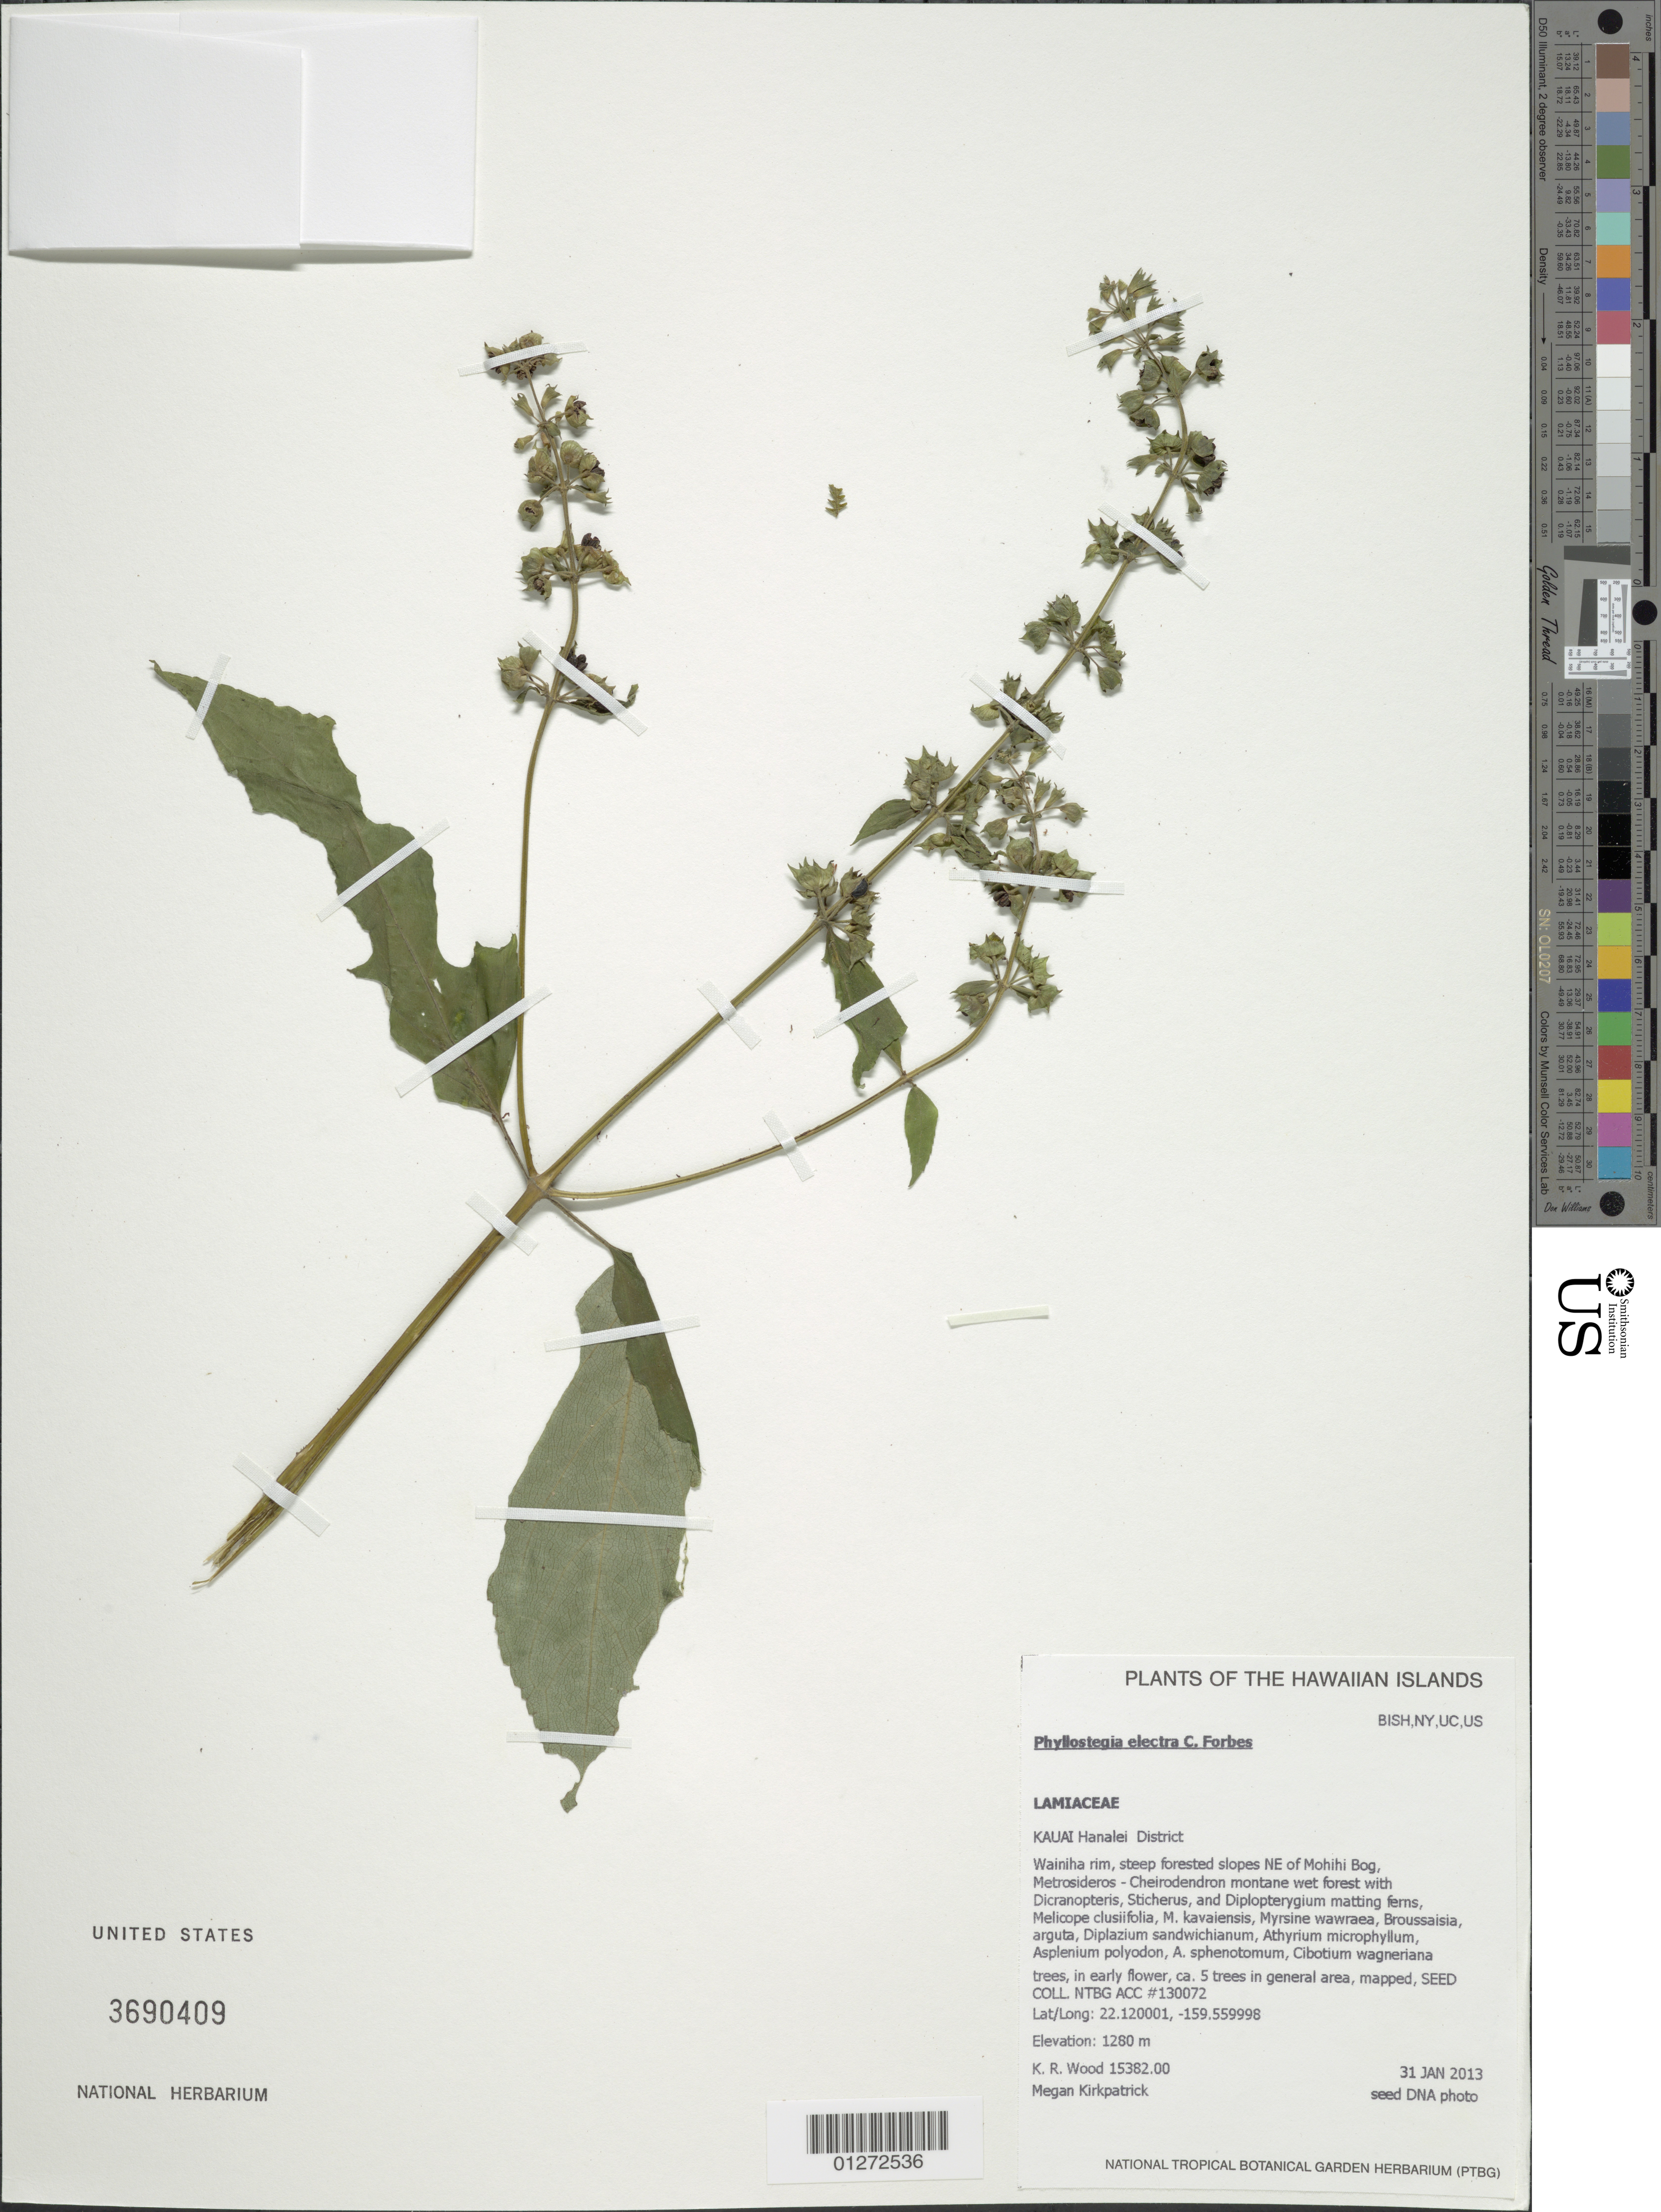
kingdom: Plantae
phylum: Tracheophyta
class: Magnoliopsida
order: Lamiales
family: Lamiaceae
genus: Phyllostegia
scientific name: Phyllostegia electra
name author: C.N. Forbes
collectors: K. R. Wood & M. Kirkpatrick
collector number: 15382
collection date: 2013-01-31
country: United States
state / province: Hawaii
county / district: Kauai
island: Kaua'i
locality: Hanalei District, Wainiha rim, steep forested slopes NE of Mohihi Bog.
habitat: Montane wet forest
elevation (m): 1280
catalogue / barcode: US 3690409